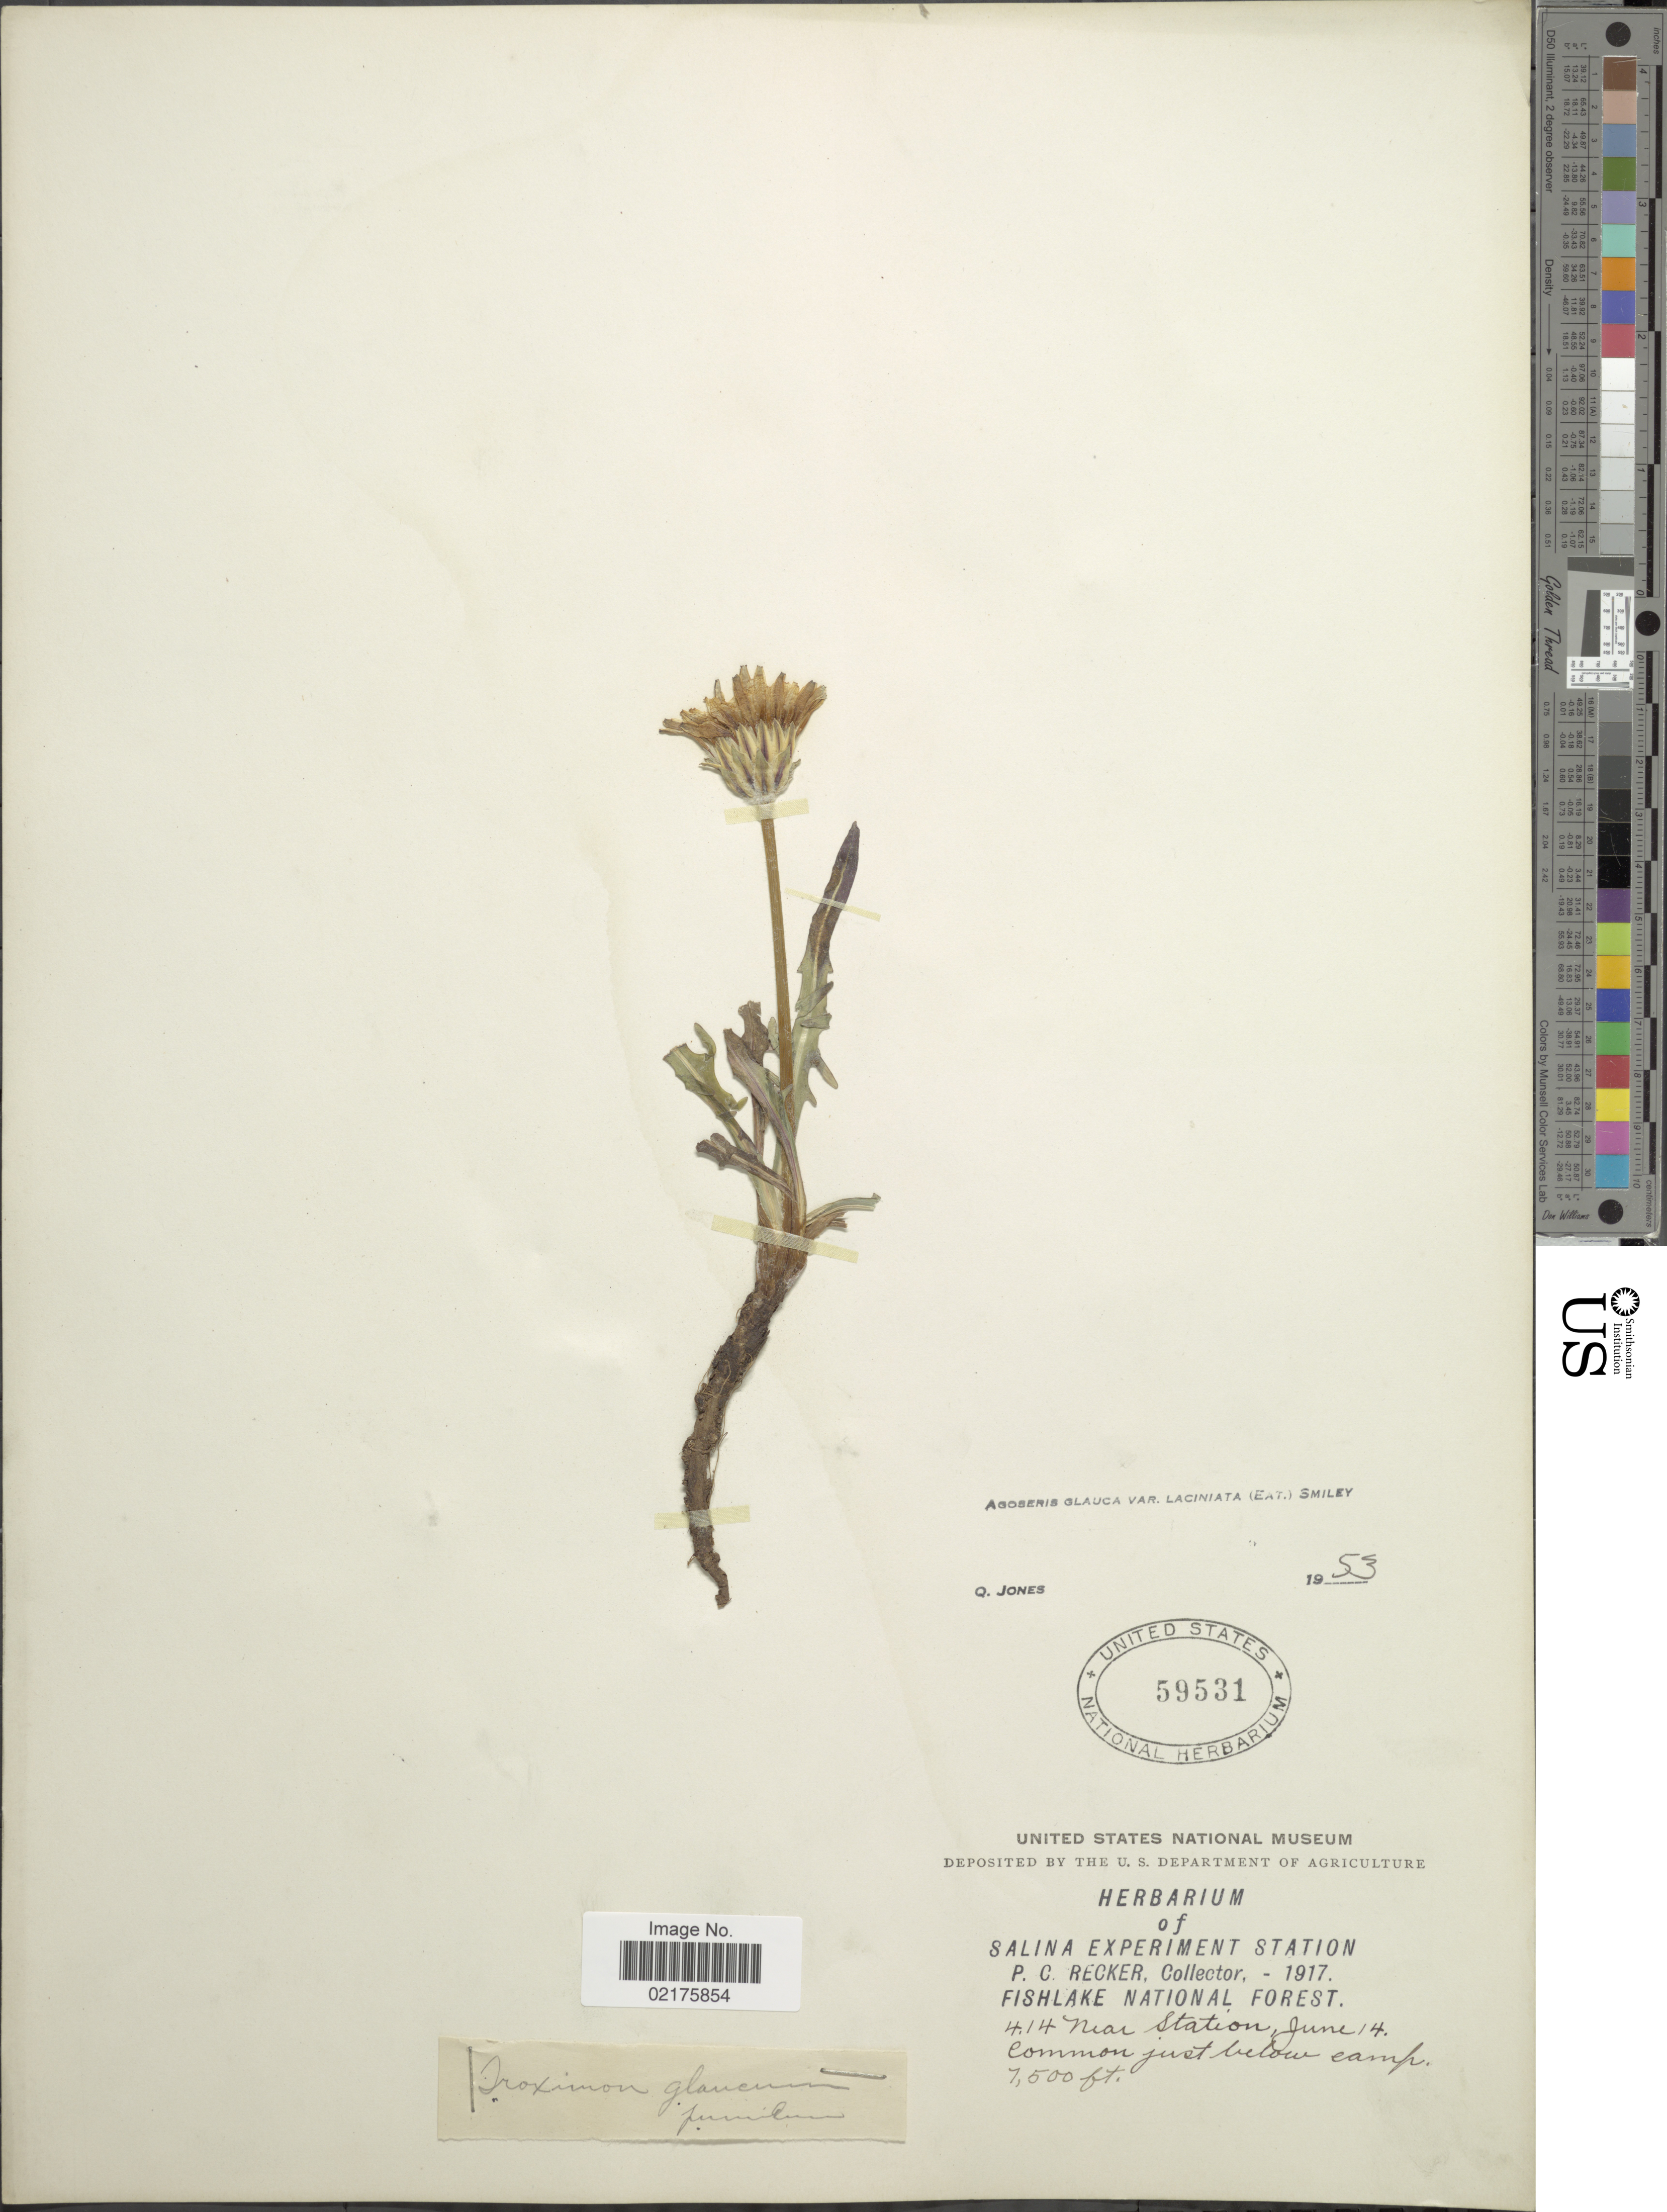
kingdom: Plantae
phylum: Tracheophyta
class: Magnoliopsida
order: Asterales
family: Asteraceae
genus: Agoseris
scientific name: Agoseris parviflora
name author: (Nutt.) D. Dietr.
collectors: P. Recker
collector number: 414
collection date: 1917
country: United States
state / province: Utah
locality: Fishlake National Forest, near Station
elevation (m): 2286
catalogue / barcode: US 59531